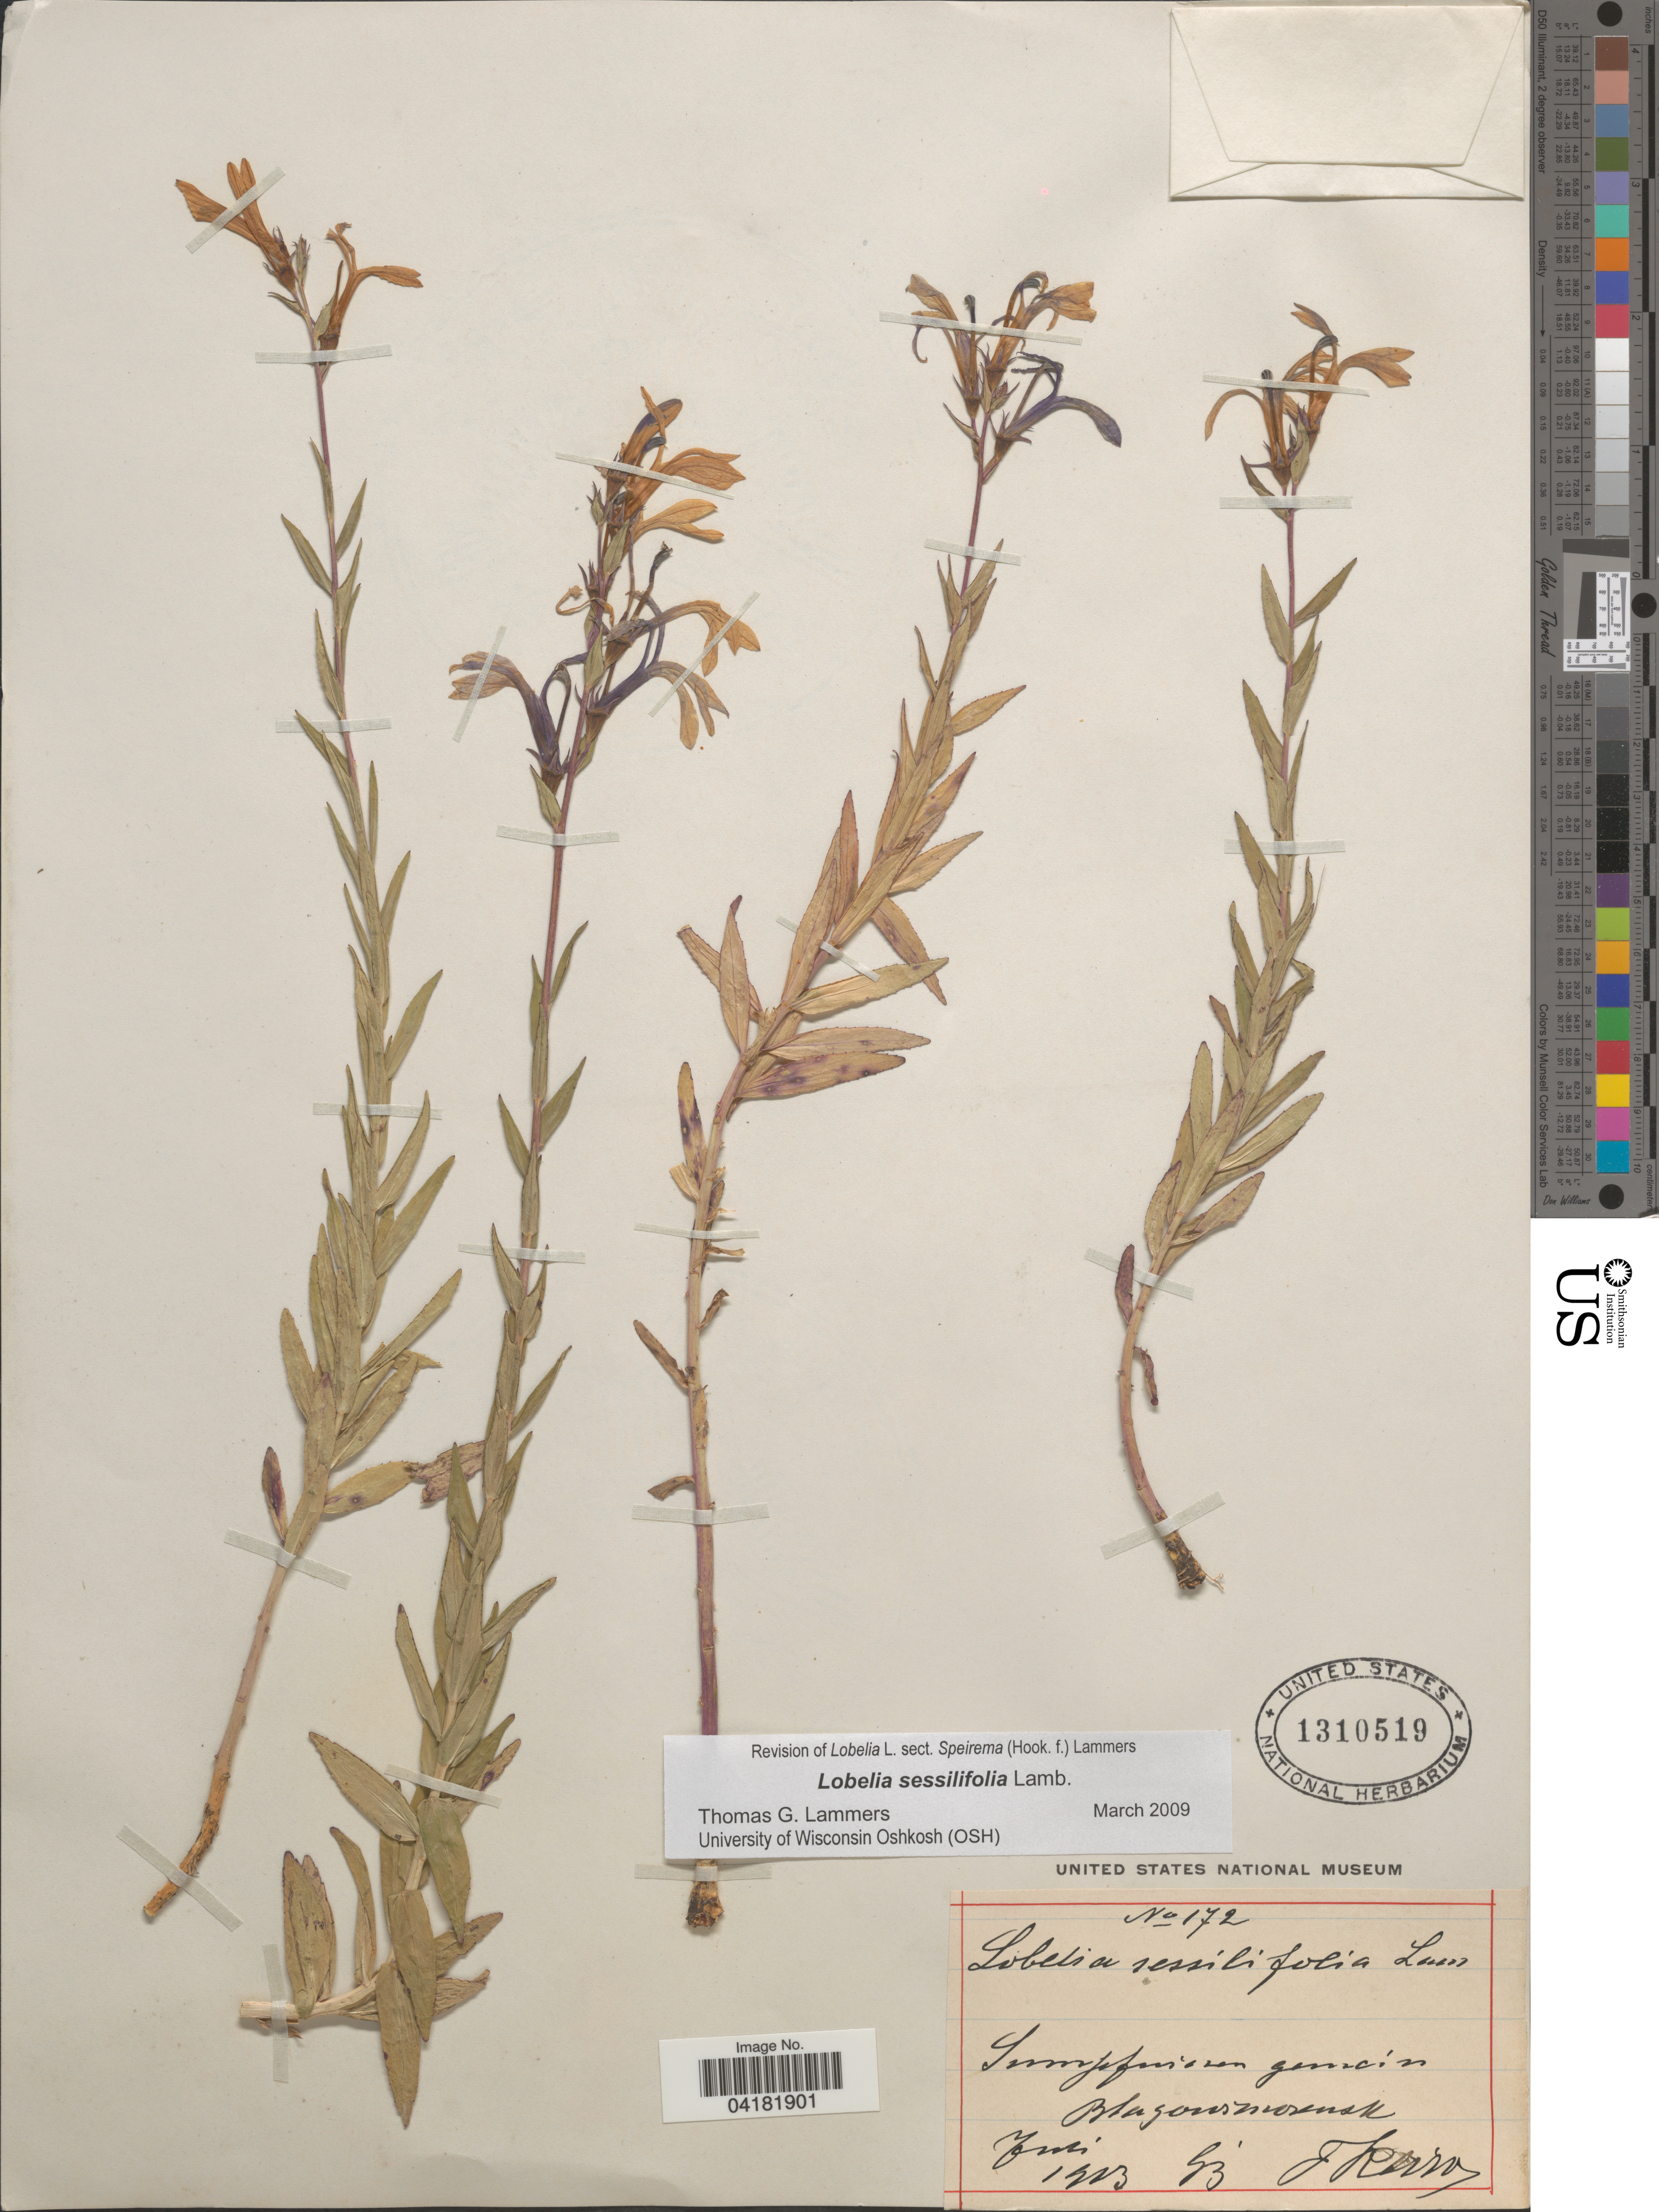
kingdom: Plantae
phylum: Tracheophyta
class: Magnoliopsida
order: Asterales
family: Campanulaceae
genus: Lobelia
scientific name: Lobelia sessilifolia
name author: Lamb.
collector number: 173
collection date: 1913-07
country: Russian Federation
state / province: Amur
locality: Blagoveshchensk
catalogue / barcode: US 1310519